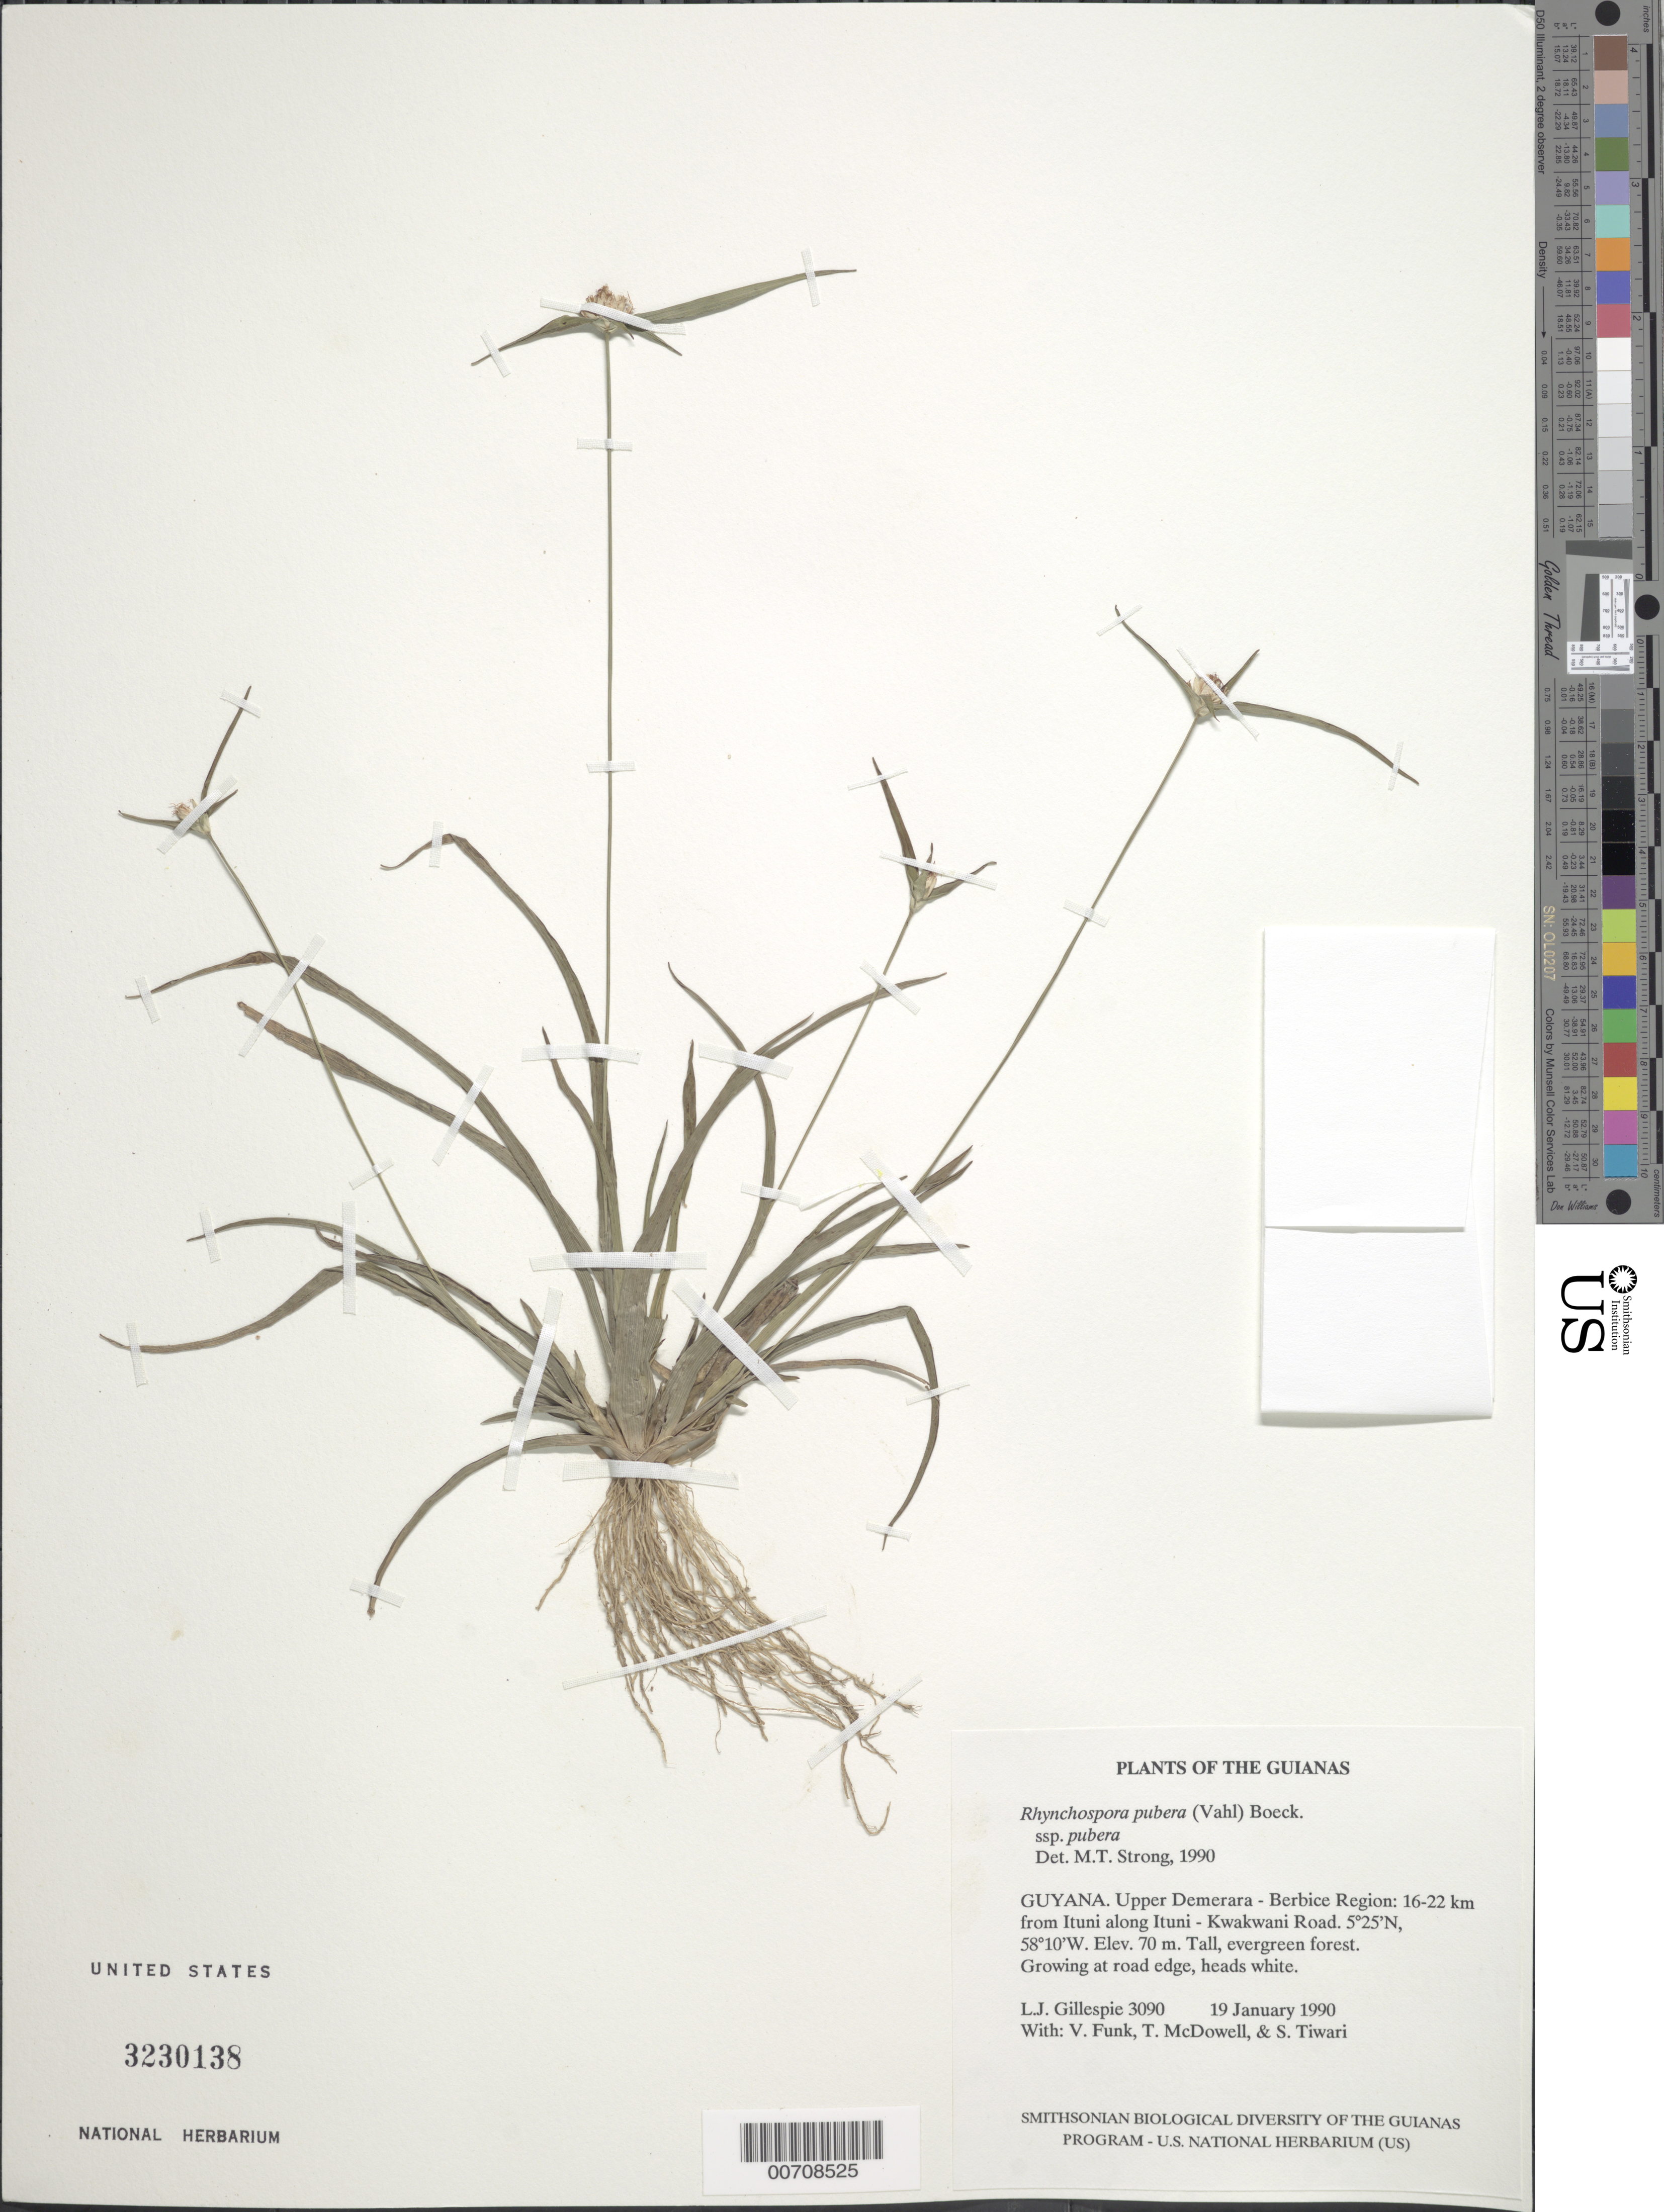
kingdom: Plantae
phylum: Tracheophyta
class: Liliopsida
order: Poales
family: Cyperaceae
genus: Rhynchospora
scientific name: Rhynchospora pubera subsp. pubera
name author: (Vahl) Boeckeler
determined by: Strong, M. T., (US), Smithsonian Institution - National Museum of Natural History (UNITED STATES)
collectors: L. J. Gillespie, V. Funk, T. McDowell & S. Tiwari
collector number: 3090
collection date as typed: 19 January 1990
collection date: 1990-01-19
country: Guyana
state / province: U. Demerara-Berbice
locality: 16-22 km from Ituni along Ituni - Kwakwani Road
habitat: Tall, evergreen forest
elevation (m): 70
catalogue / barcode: US 3230138